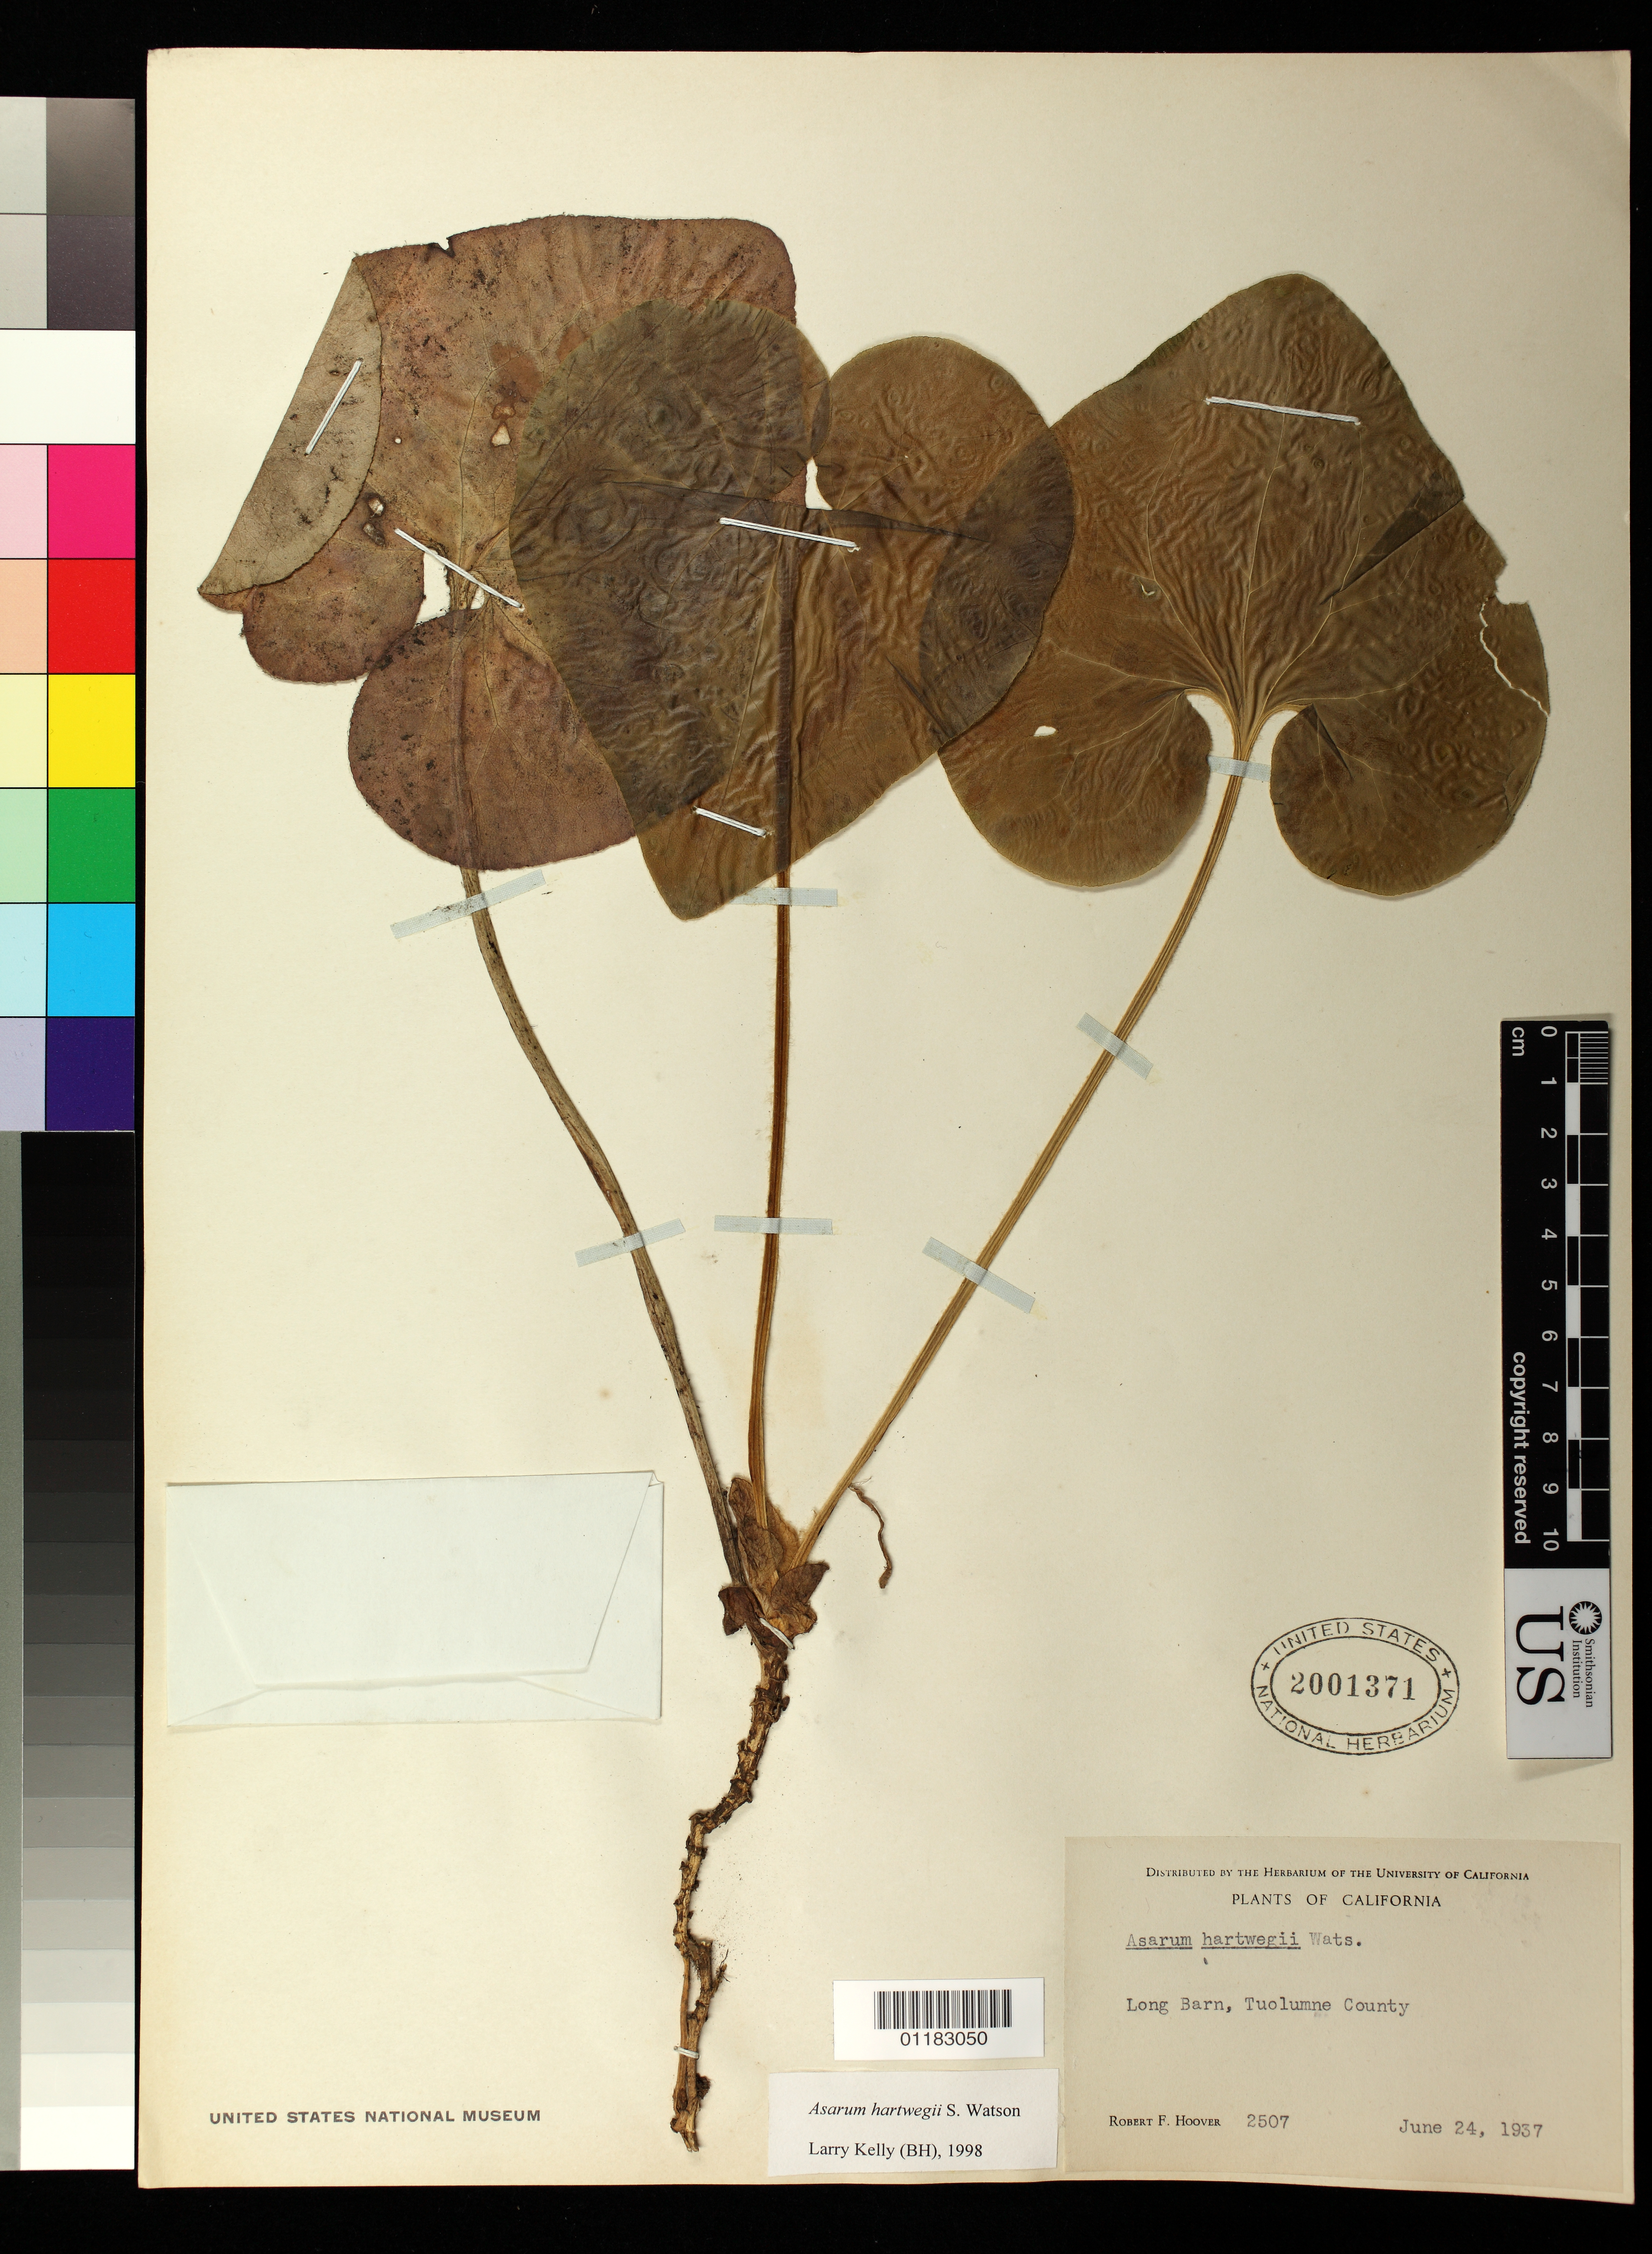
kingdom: Plantae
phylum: Tracheophyta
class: Magnoliopsida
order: Piperales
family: Aristolochiaceae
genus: Asarum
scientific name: Asarum caudatum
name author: Lindl.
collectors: R. F. Hoover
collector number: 2507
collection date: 1937-06-24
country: United States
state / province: California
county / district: Tuolumne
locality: Long Barn, Tuolumne County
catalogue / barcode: US 2001371